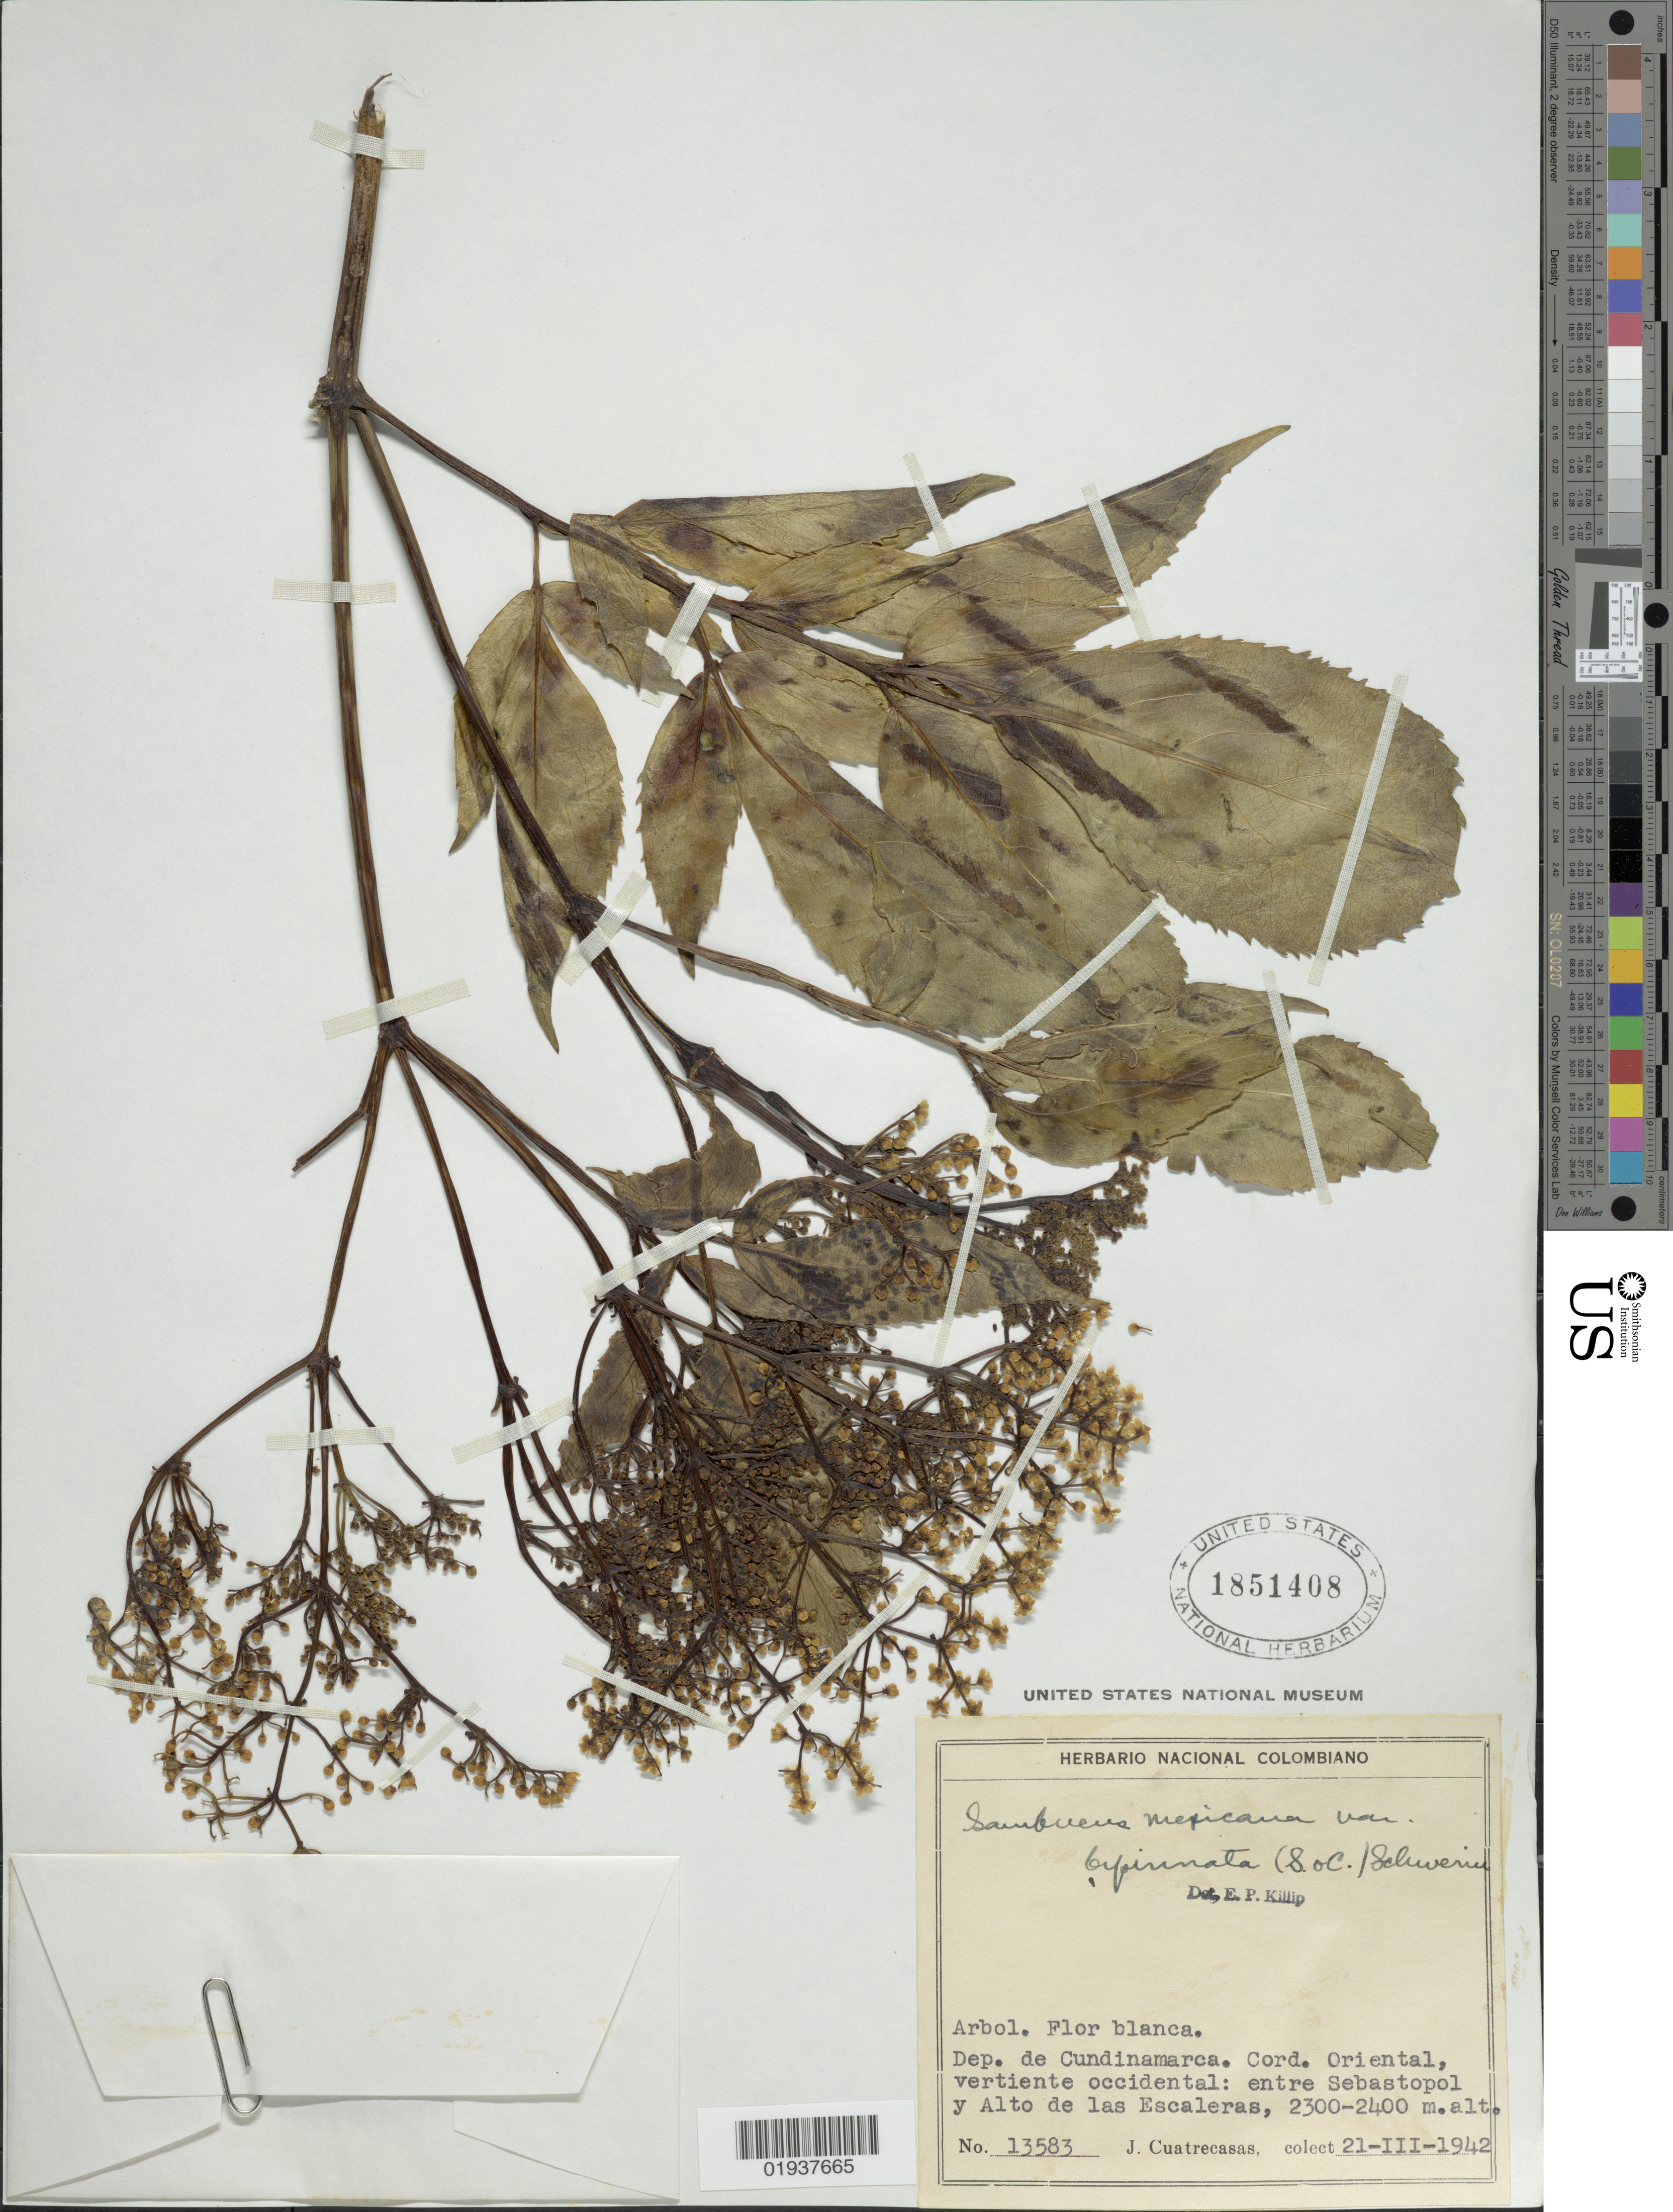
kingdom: Plantae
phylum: Tracheophyta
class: Magnoliopsida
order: Dipsacales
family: Viburnaceae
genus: Sambucus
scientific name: Sambucus canadensis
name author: L.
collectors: J. Cuatrecasas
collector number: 13583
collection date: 1942-03-21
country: Colombia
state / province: Cundinamarca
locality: Dept. de Cundinamarca, Cord. Oriental, vertiente occidental: entre Sebastopol y Alto de las Escaleras.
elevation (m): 2300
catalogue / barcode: US 1851408